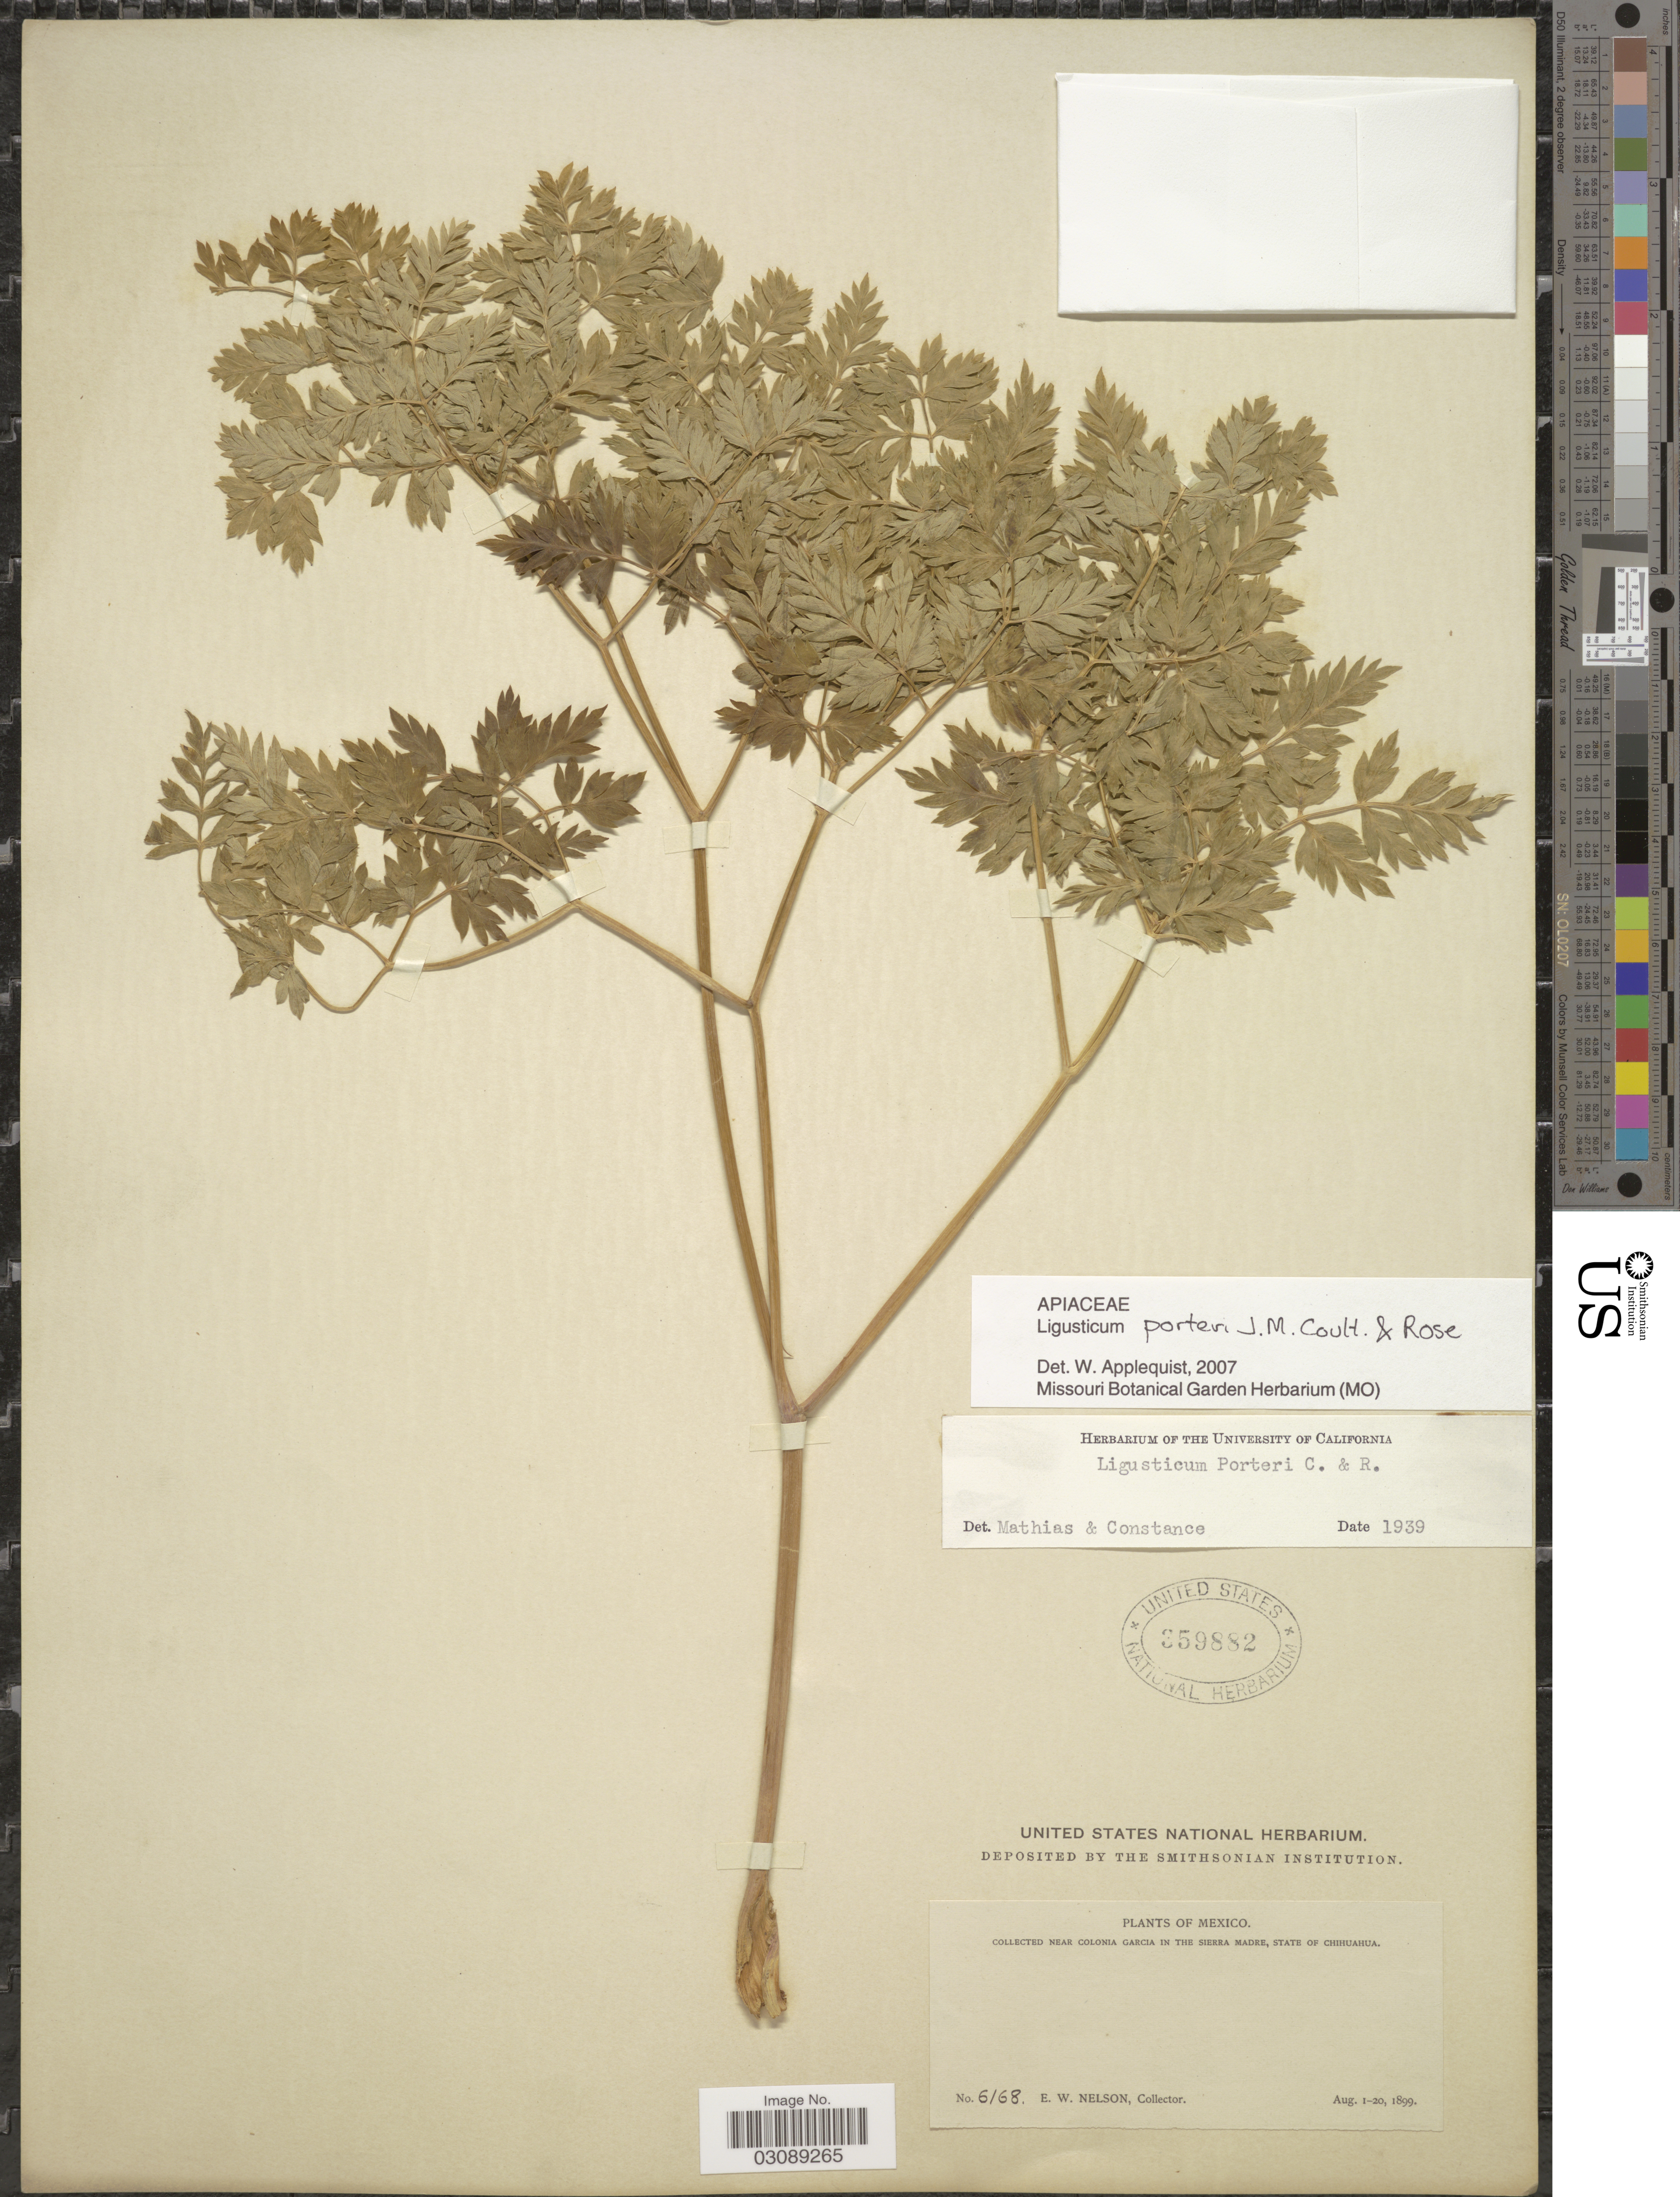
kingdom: Plantae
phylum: Tracheophyta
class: Magnoliopsida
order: Apiales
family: Apiaceae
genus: Ligusticum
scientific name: Ligusticum porteri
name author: J.M. Coult. & Rose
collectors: E. W. Nelson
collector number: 6168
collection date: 1899-08-01/1899-08-20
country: Mexico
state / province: Chihuahua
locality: Near Colonia Garcia in the Sierra Madre.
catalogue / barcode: US 359882